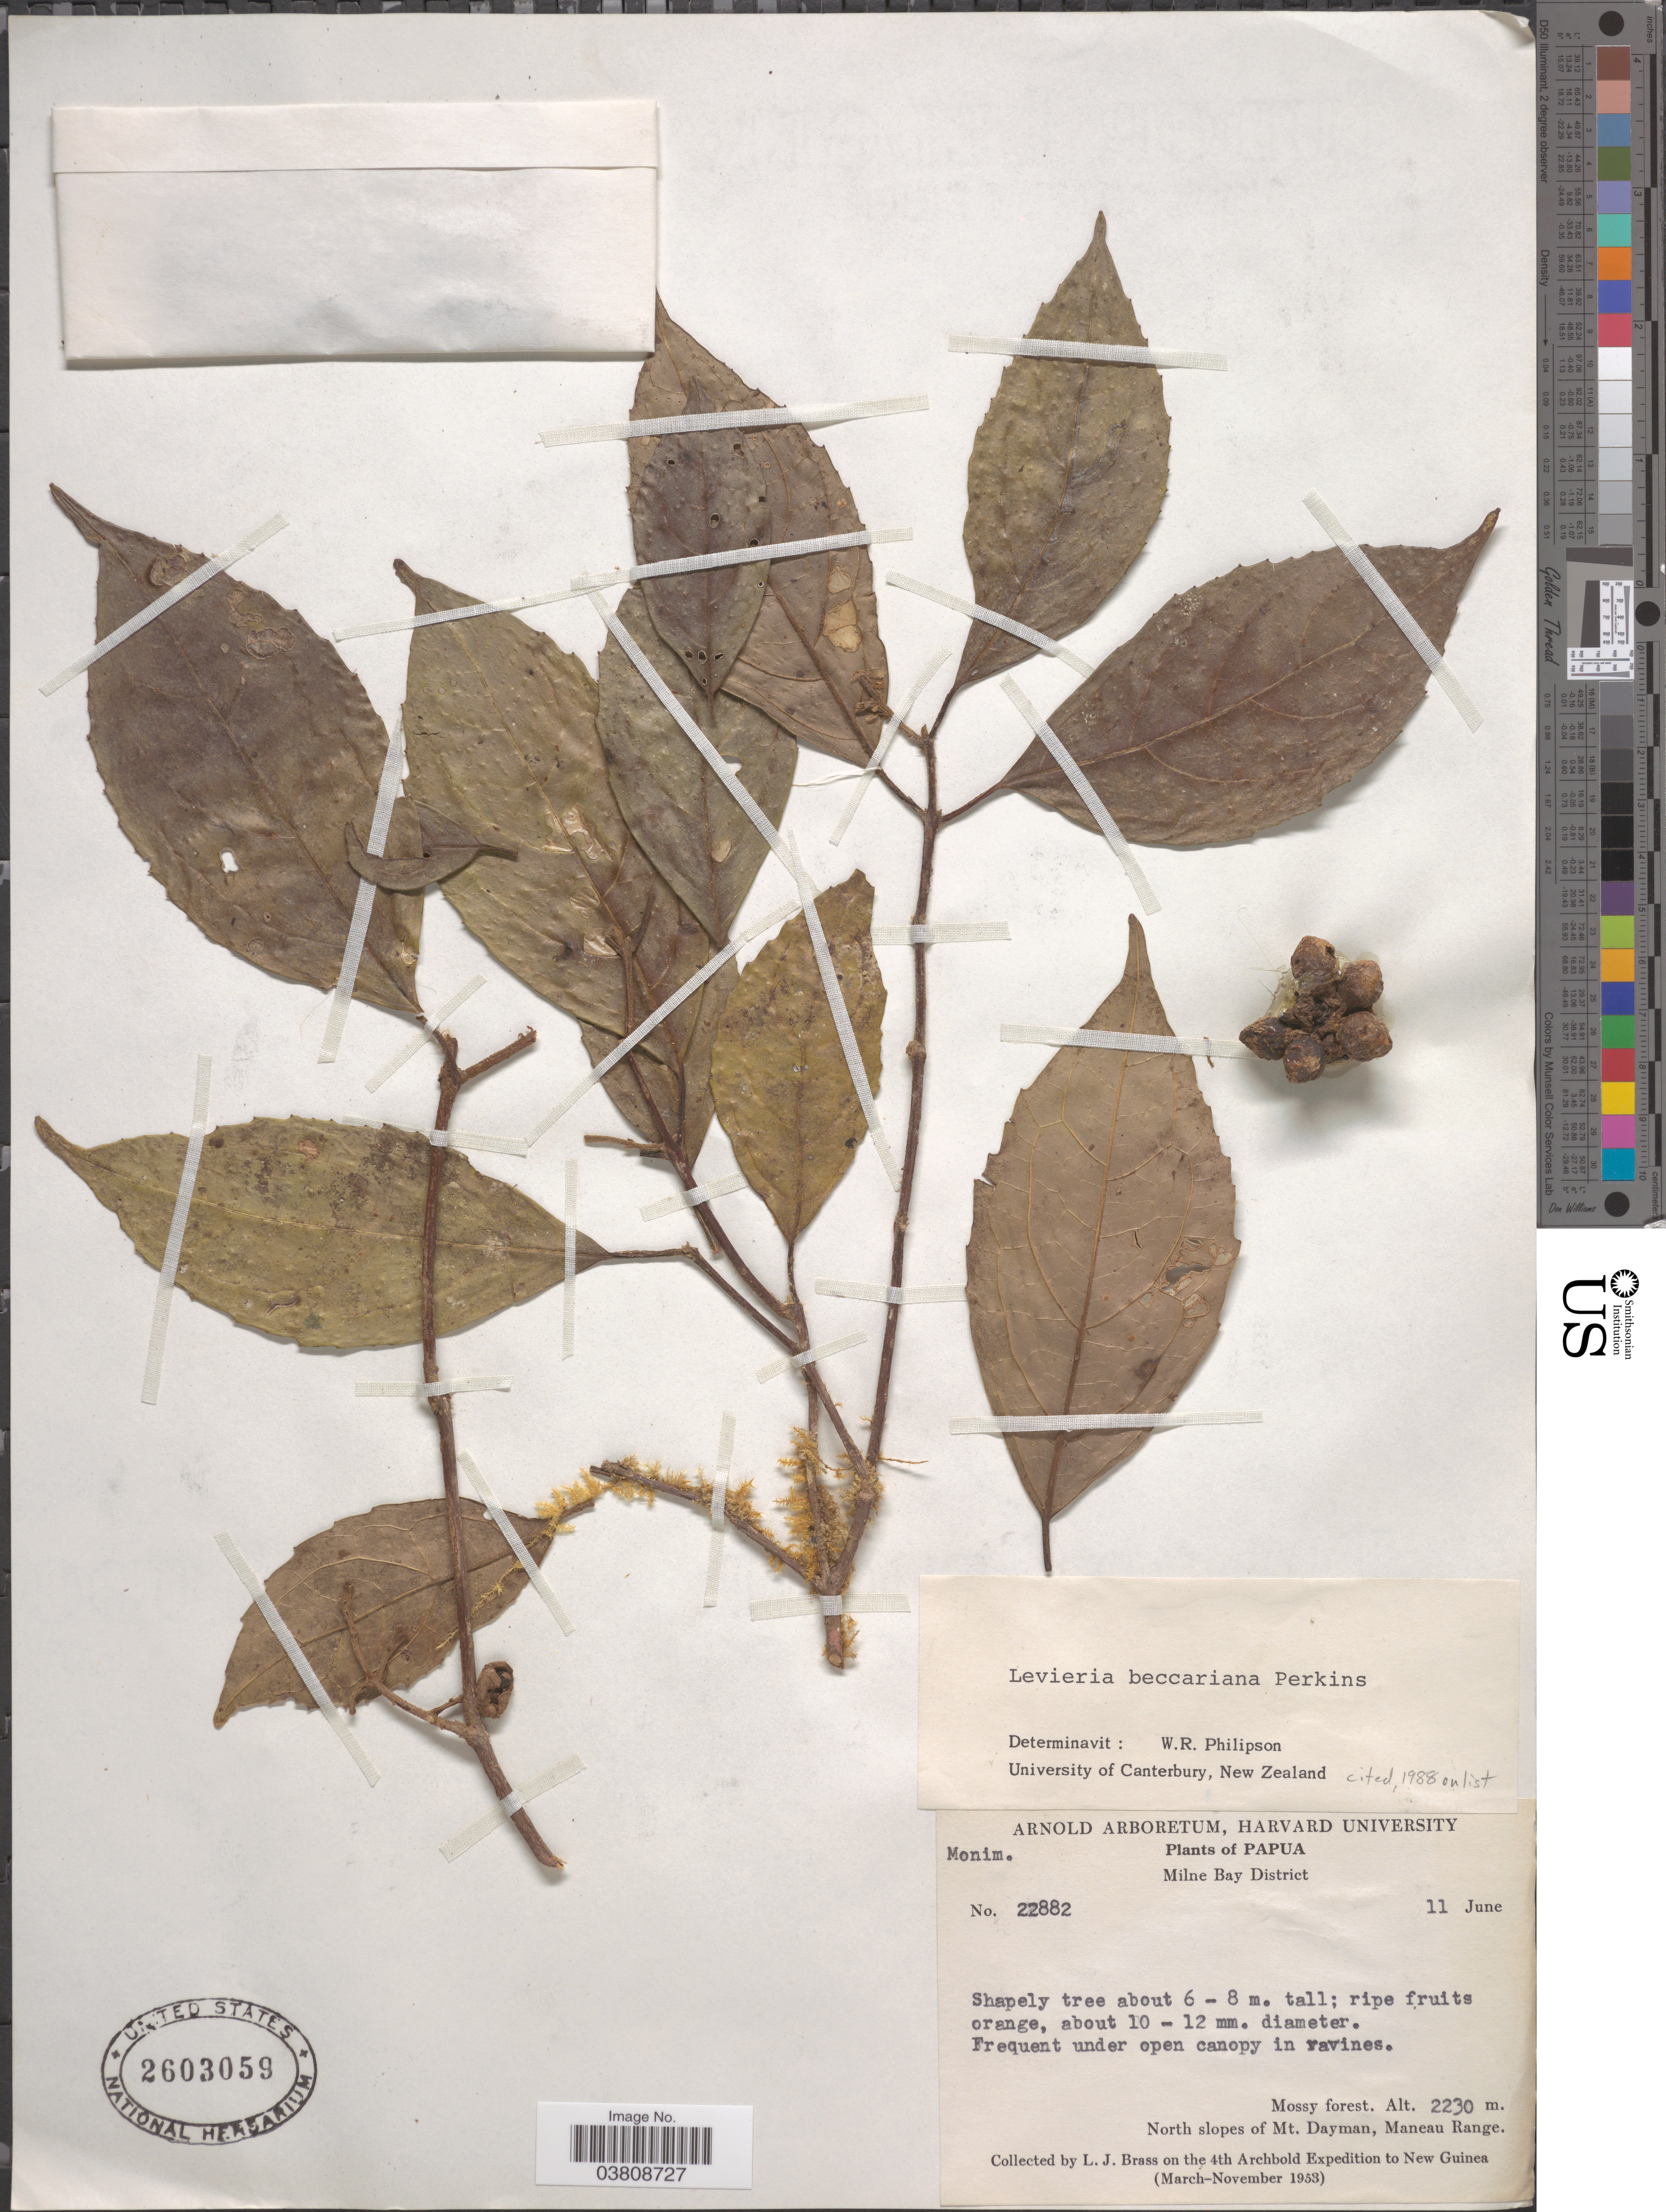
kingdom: Plantae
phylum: Tracheophyta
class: Magnoliopsida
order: Laurales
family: Monimiaceae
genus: Levieria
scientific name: Levieria beccariana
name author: Perk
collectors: L. J. Brass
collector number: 22882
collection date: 1953-06-11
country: Papua New Guinea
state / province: Milne Bay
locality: Milne Bay District. North slopes of Mt. Dayman, Maneau Range. New Guinea.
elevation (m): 2230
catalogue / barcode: US 2603059